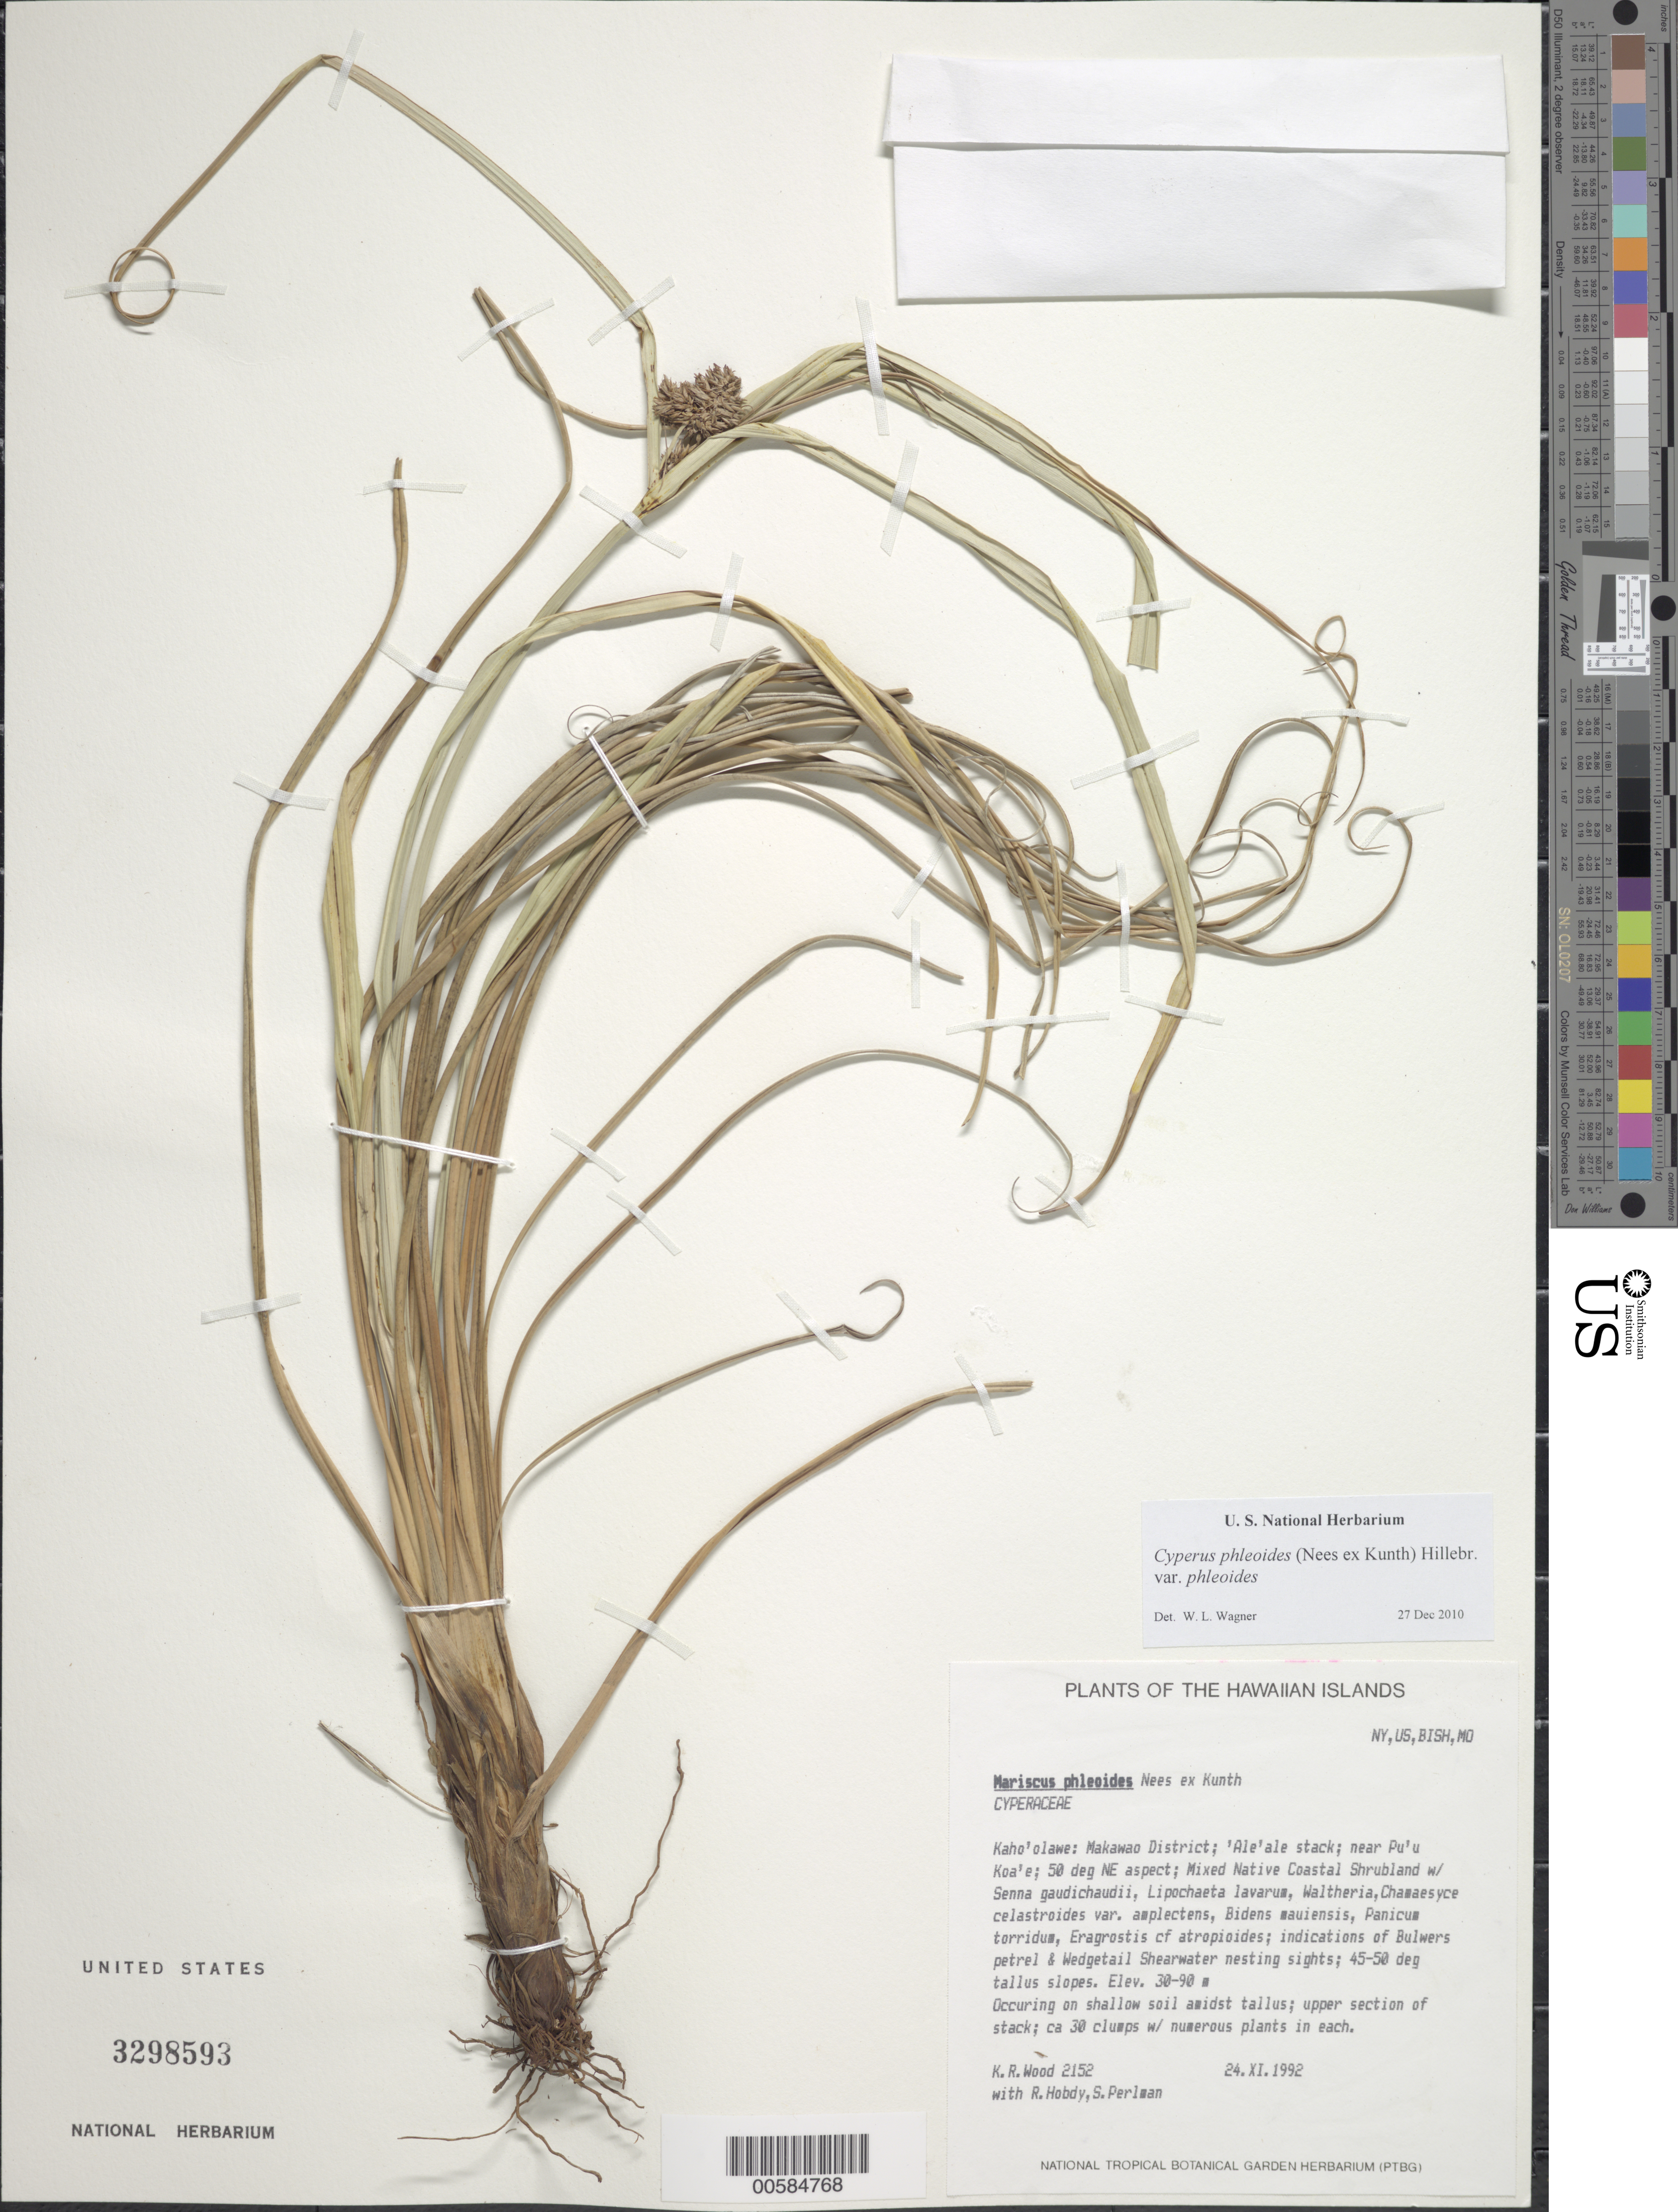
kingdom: Plantae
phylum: Tracheophyta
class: Liliopsida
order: Poales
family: Cyperaceae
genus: Cyperus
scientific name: Cyperus phleoides var. phleoides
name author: (Nees ex Kunth) Hillebr.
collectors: K. R. Wood, R. Hobdy & S. P. Perlman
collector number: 2152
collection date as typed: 24 Nov 1992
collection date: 1992-11-24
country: United States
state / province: Hawaii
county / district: Maui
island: Kaho'olawe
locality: Makawao Dist; 'Ale'ale stack; near Pu'u Koa'e; 50 deg NE aspect.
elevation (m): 30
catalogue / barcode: US 3298593